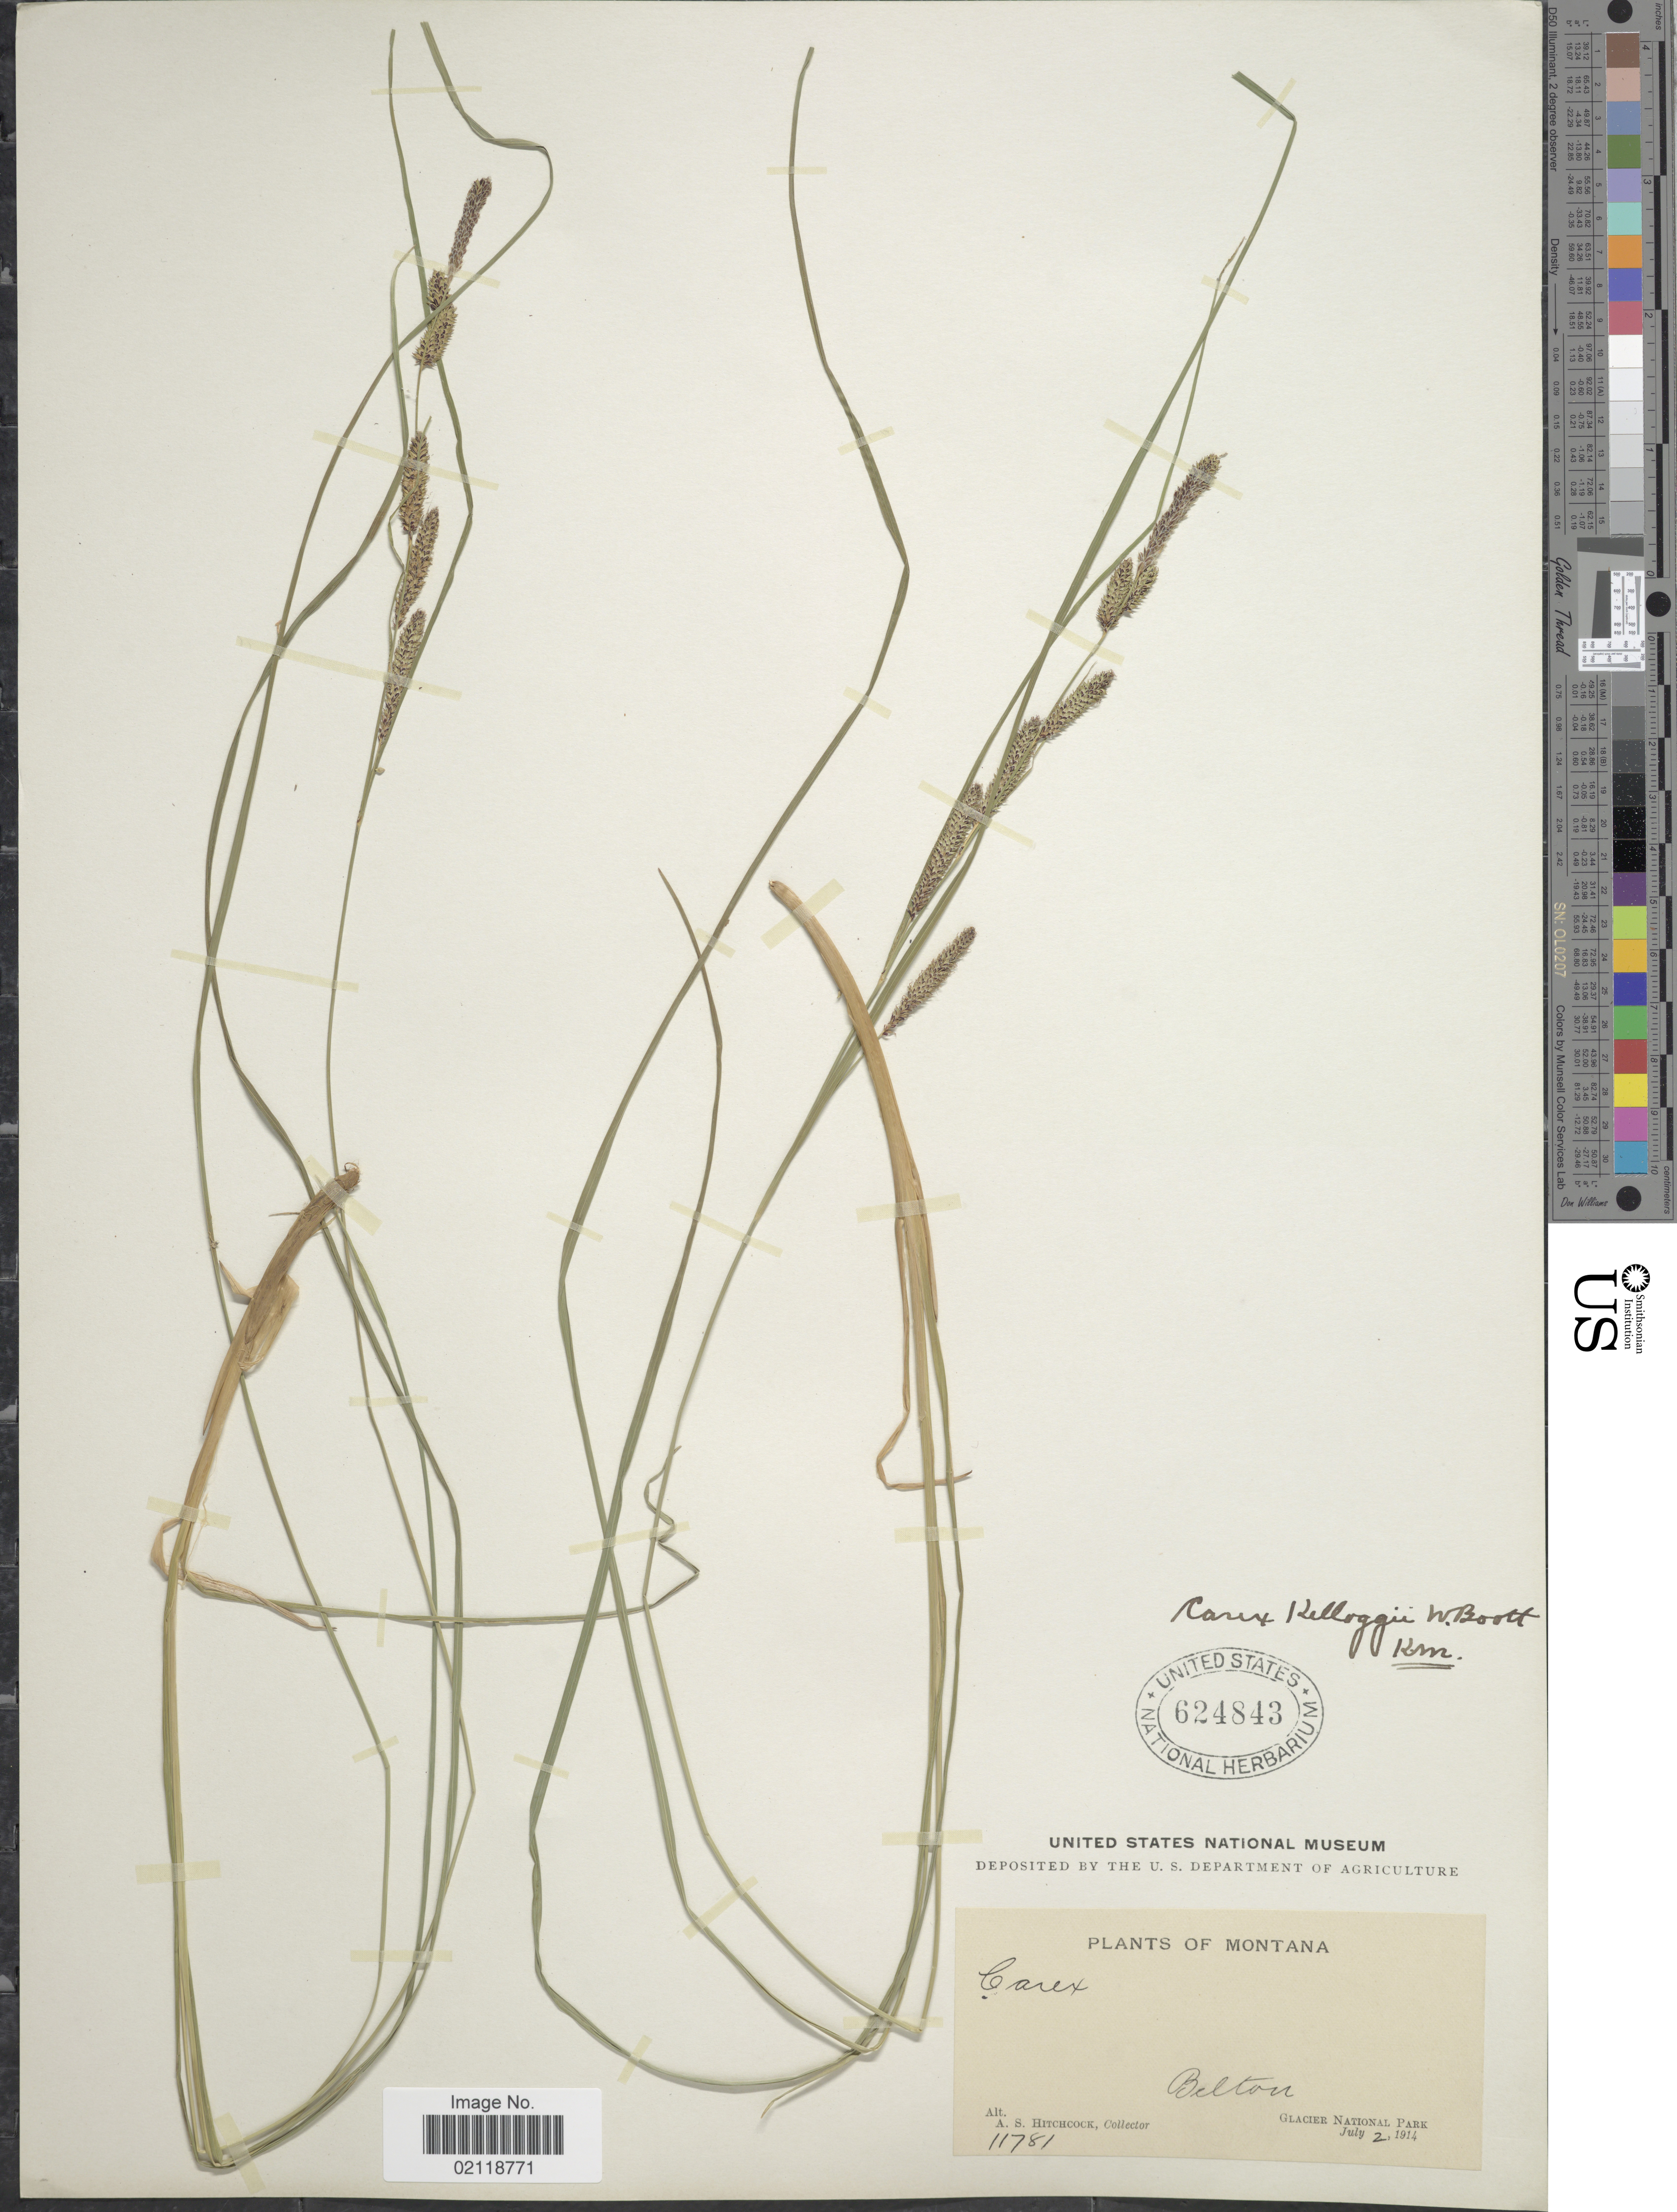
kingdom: Plantae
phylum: Tracheophyta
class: Liliopsida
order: Poales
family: Cyperaceae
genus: Carex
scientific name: Carex kelloggii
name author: W. Boott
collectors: A. S. Hitchcock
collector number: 11781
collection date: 1914-07-02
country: United States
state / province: Montana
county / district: Flathead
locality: Belton, Glacier National Park.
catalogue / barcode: US 24843